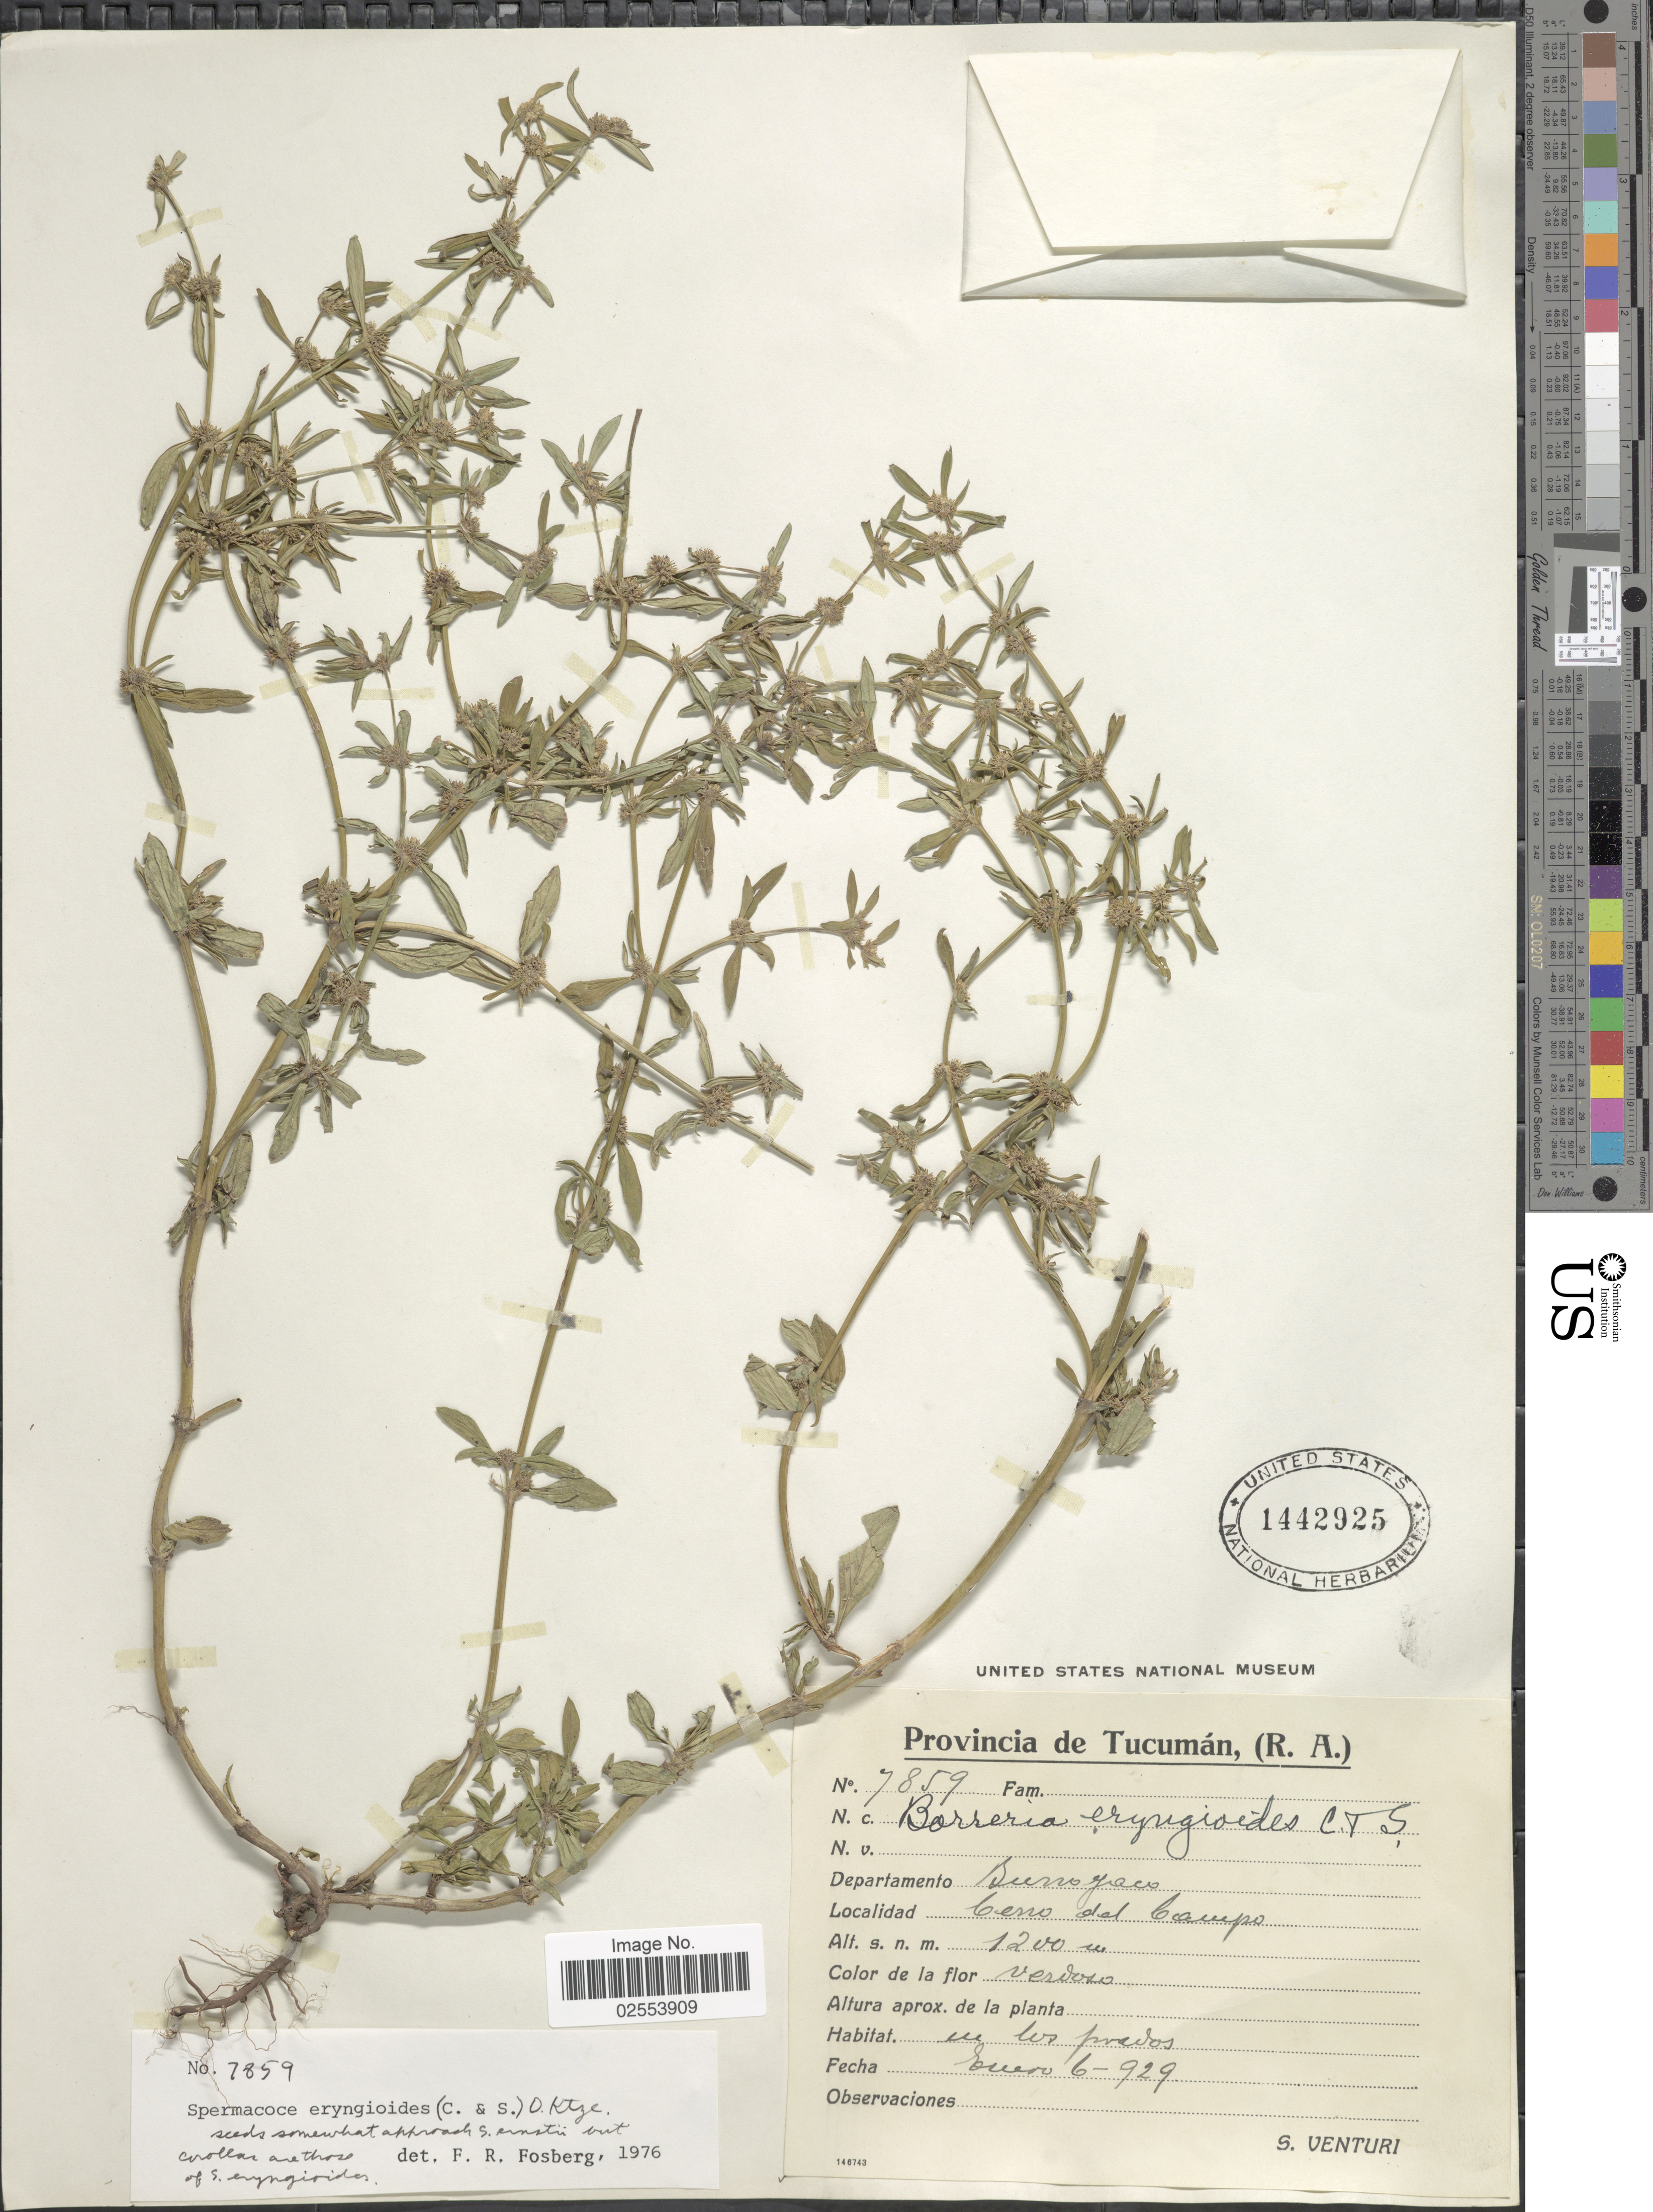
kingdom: Plantae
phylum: Tracheophyta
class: Magnoliopsida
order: Gentianales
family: Rubiaceae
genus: Spermacoce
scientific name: Spermacoce eryngioides var. eryngioides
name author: (Cham. & Schltdl.) Kuntze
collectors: S. Venturi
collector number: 7859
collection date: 1929-01-06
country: Argentina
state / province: Tucuman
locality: (R.A.), Departamento Burroyaco, Cerro del Campo, en los prados.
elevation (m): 1200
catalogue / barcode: US 1442925